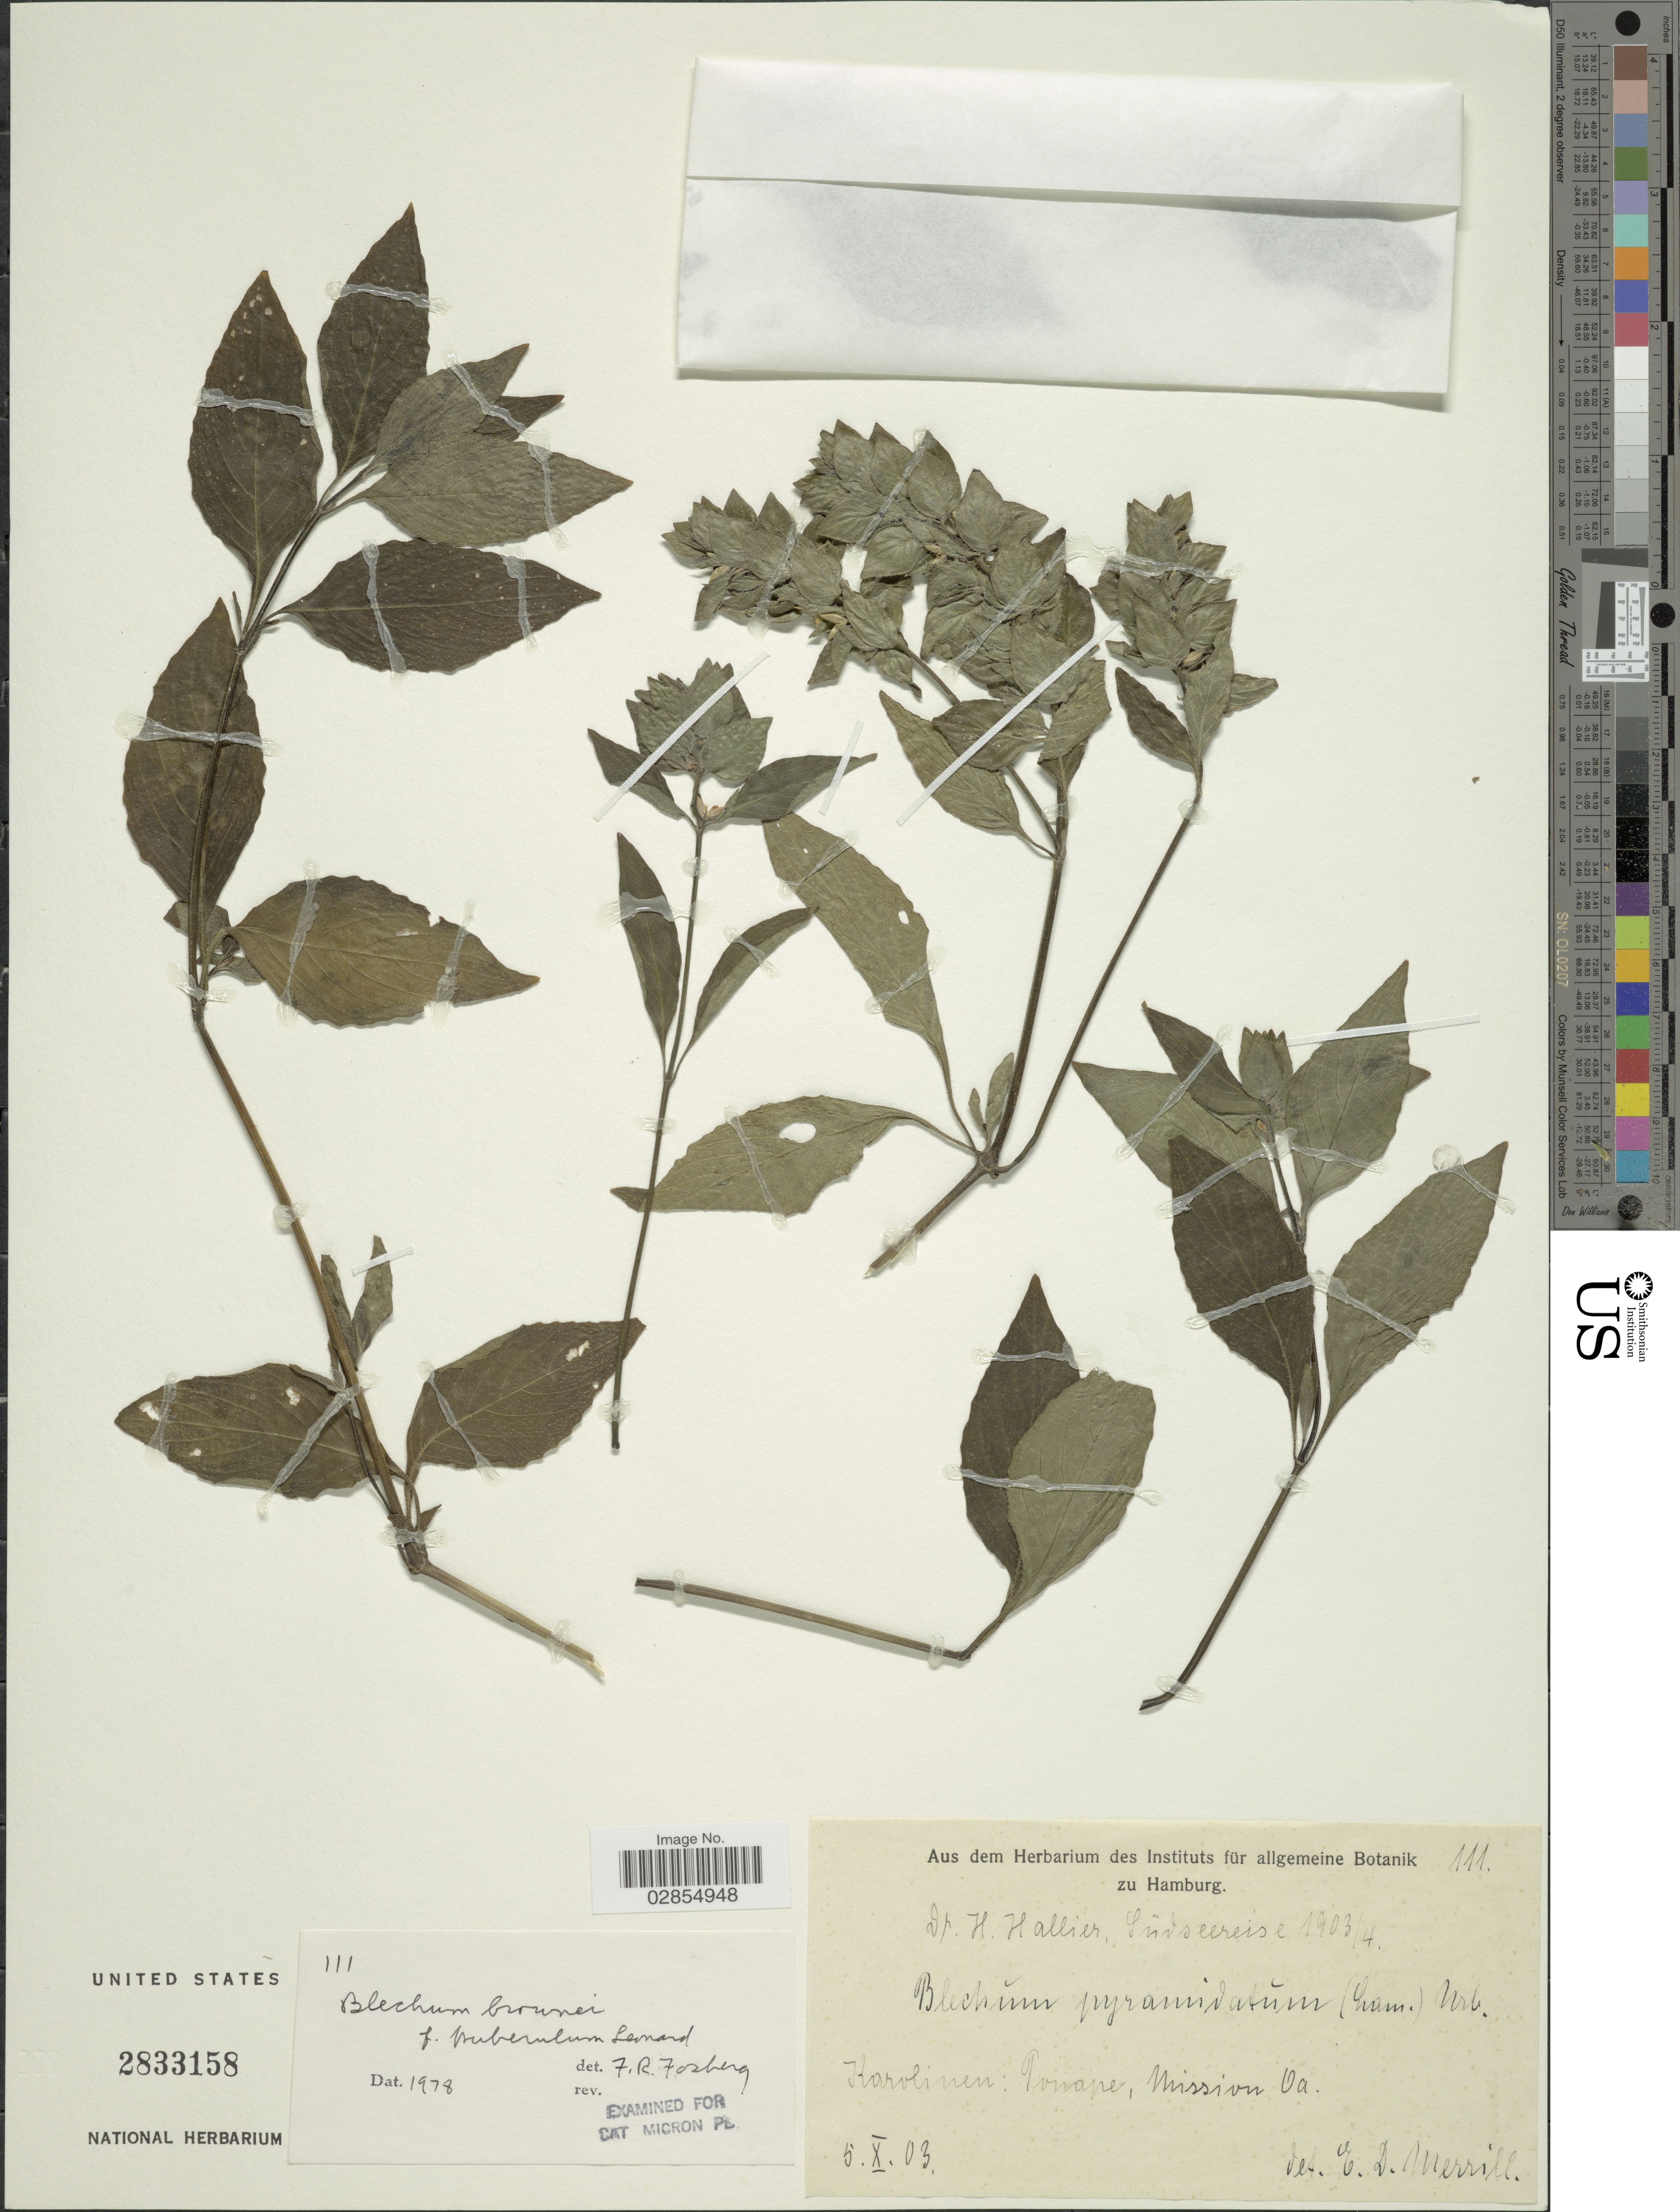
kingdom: Plantae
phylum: Tracheophyta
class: Magnoliopsida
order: Lamiales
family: Acanthaceae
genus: Blechum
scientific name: Blechum pyramidatum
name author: (Lam.) Urb.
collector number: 111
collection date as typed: Transcribed d/m/y: 5/10/3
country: Micronesia, Federated States of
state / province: Pohnpei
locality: Karolinen, Ponape, Mission Oa.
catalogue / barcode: US 2833158